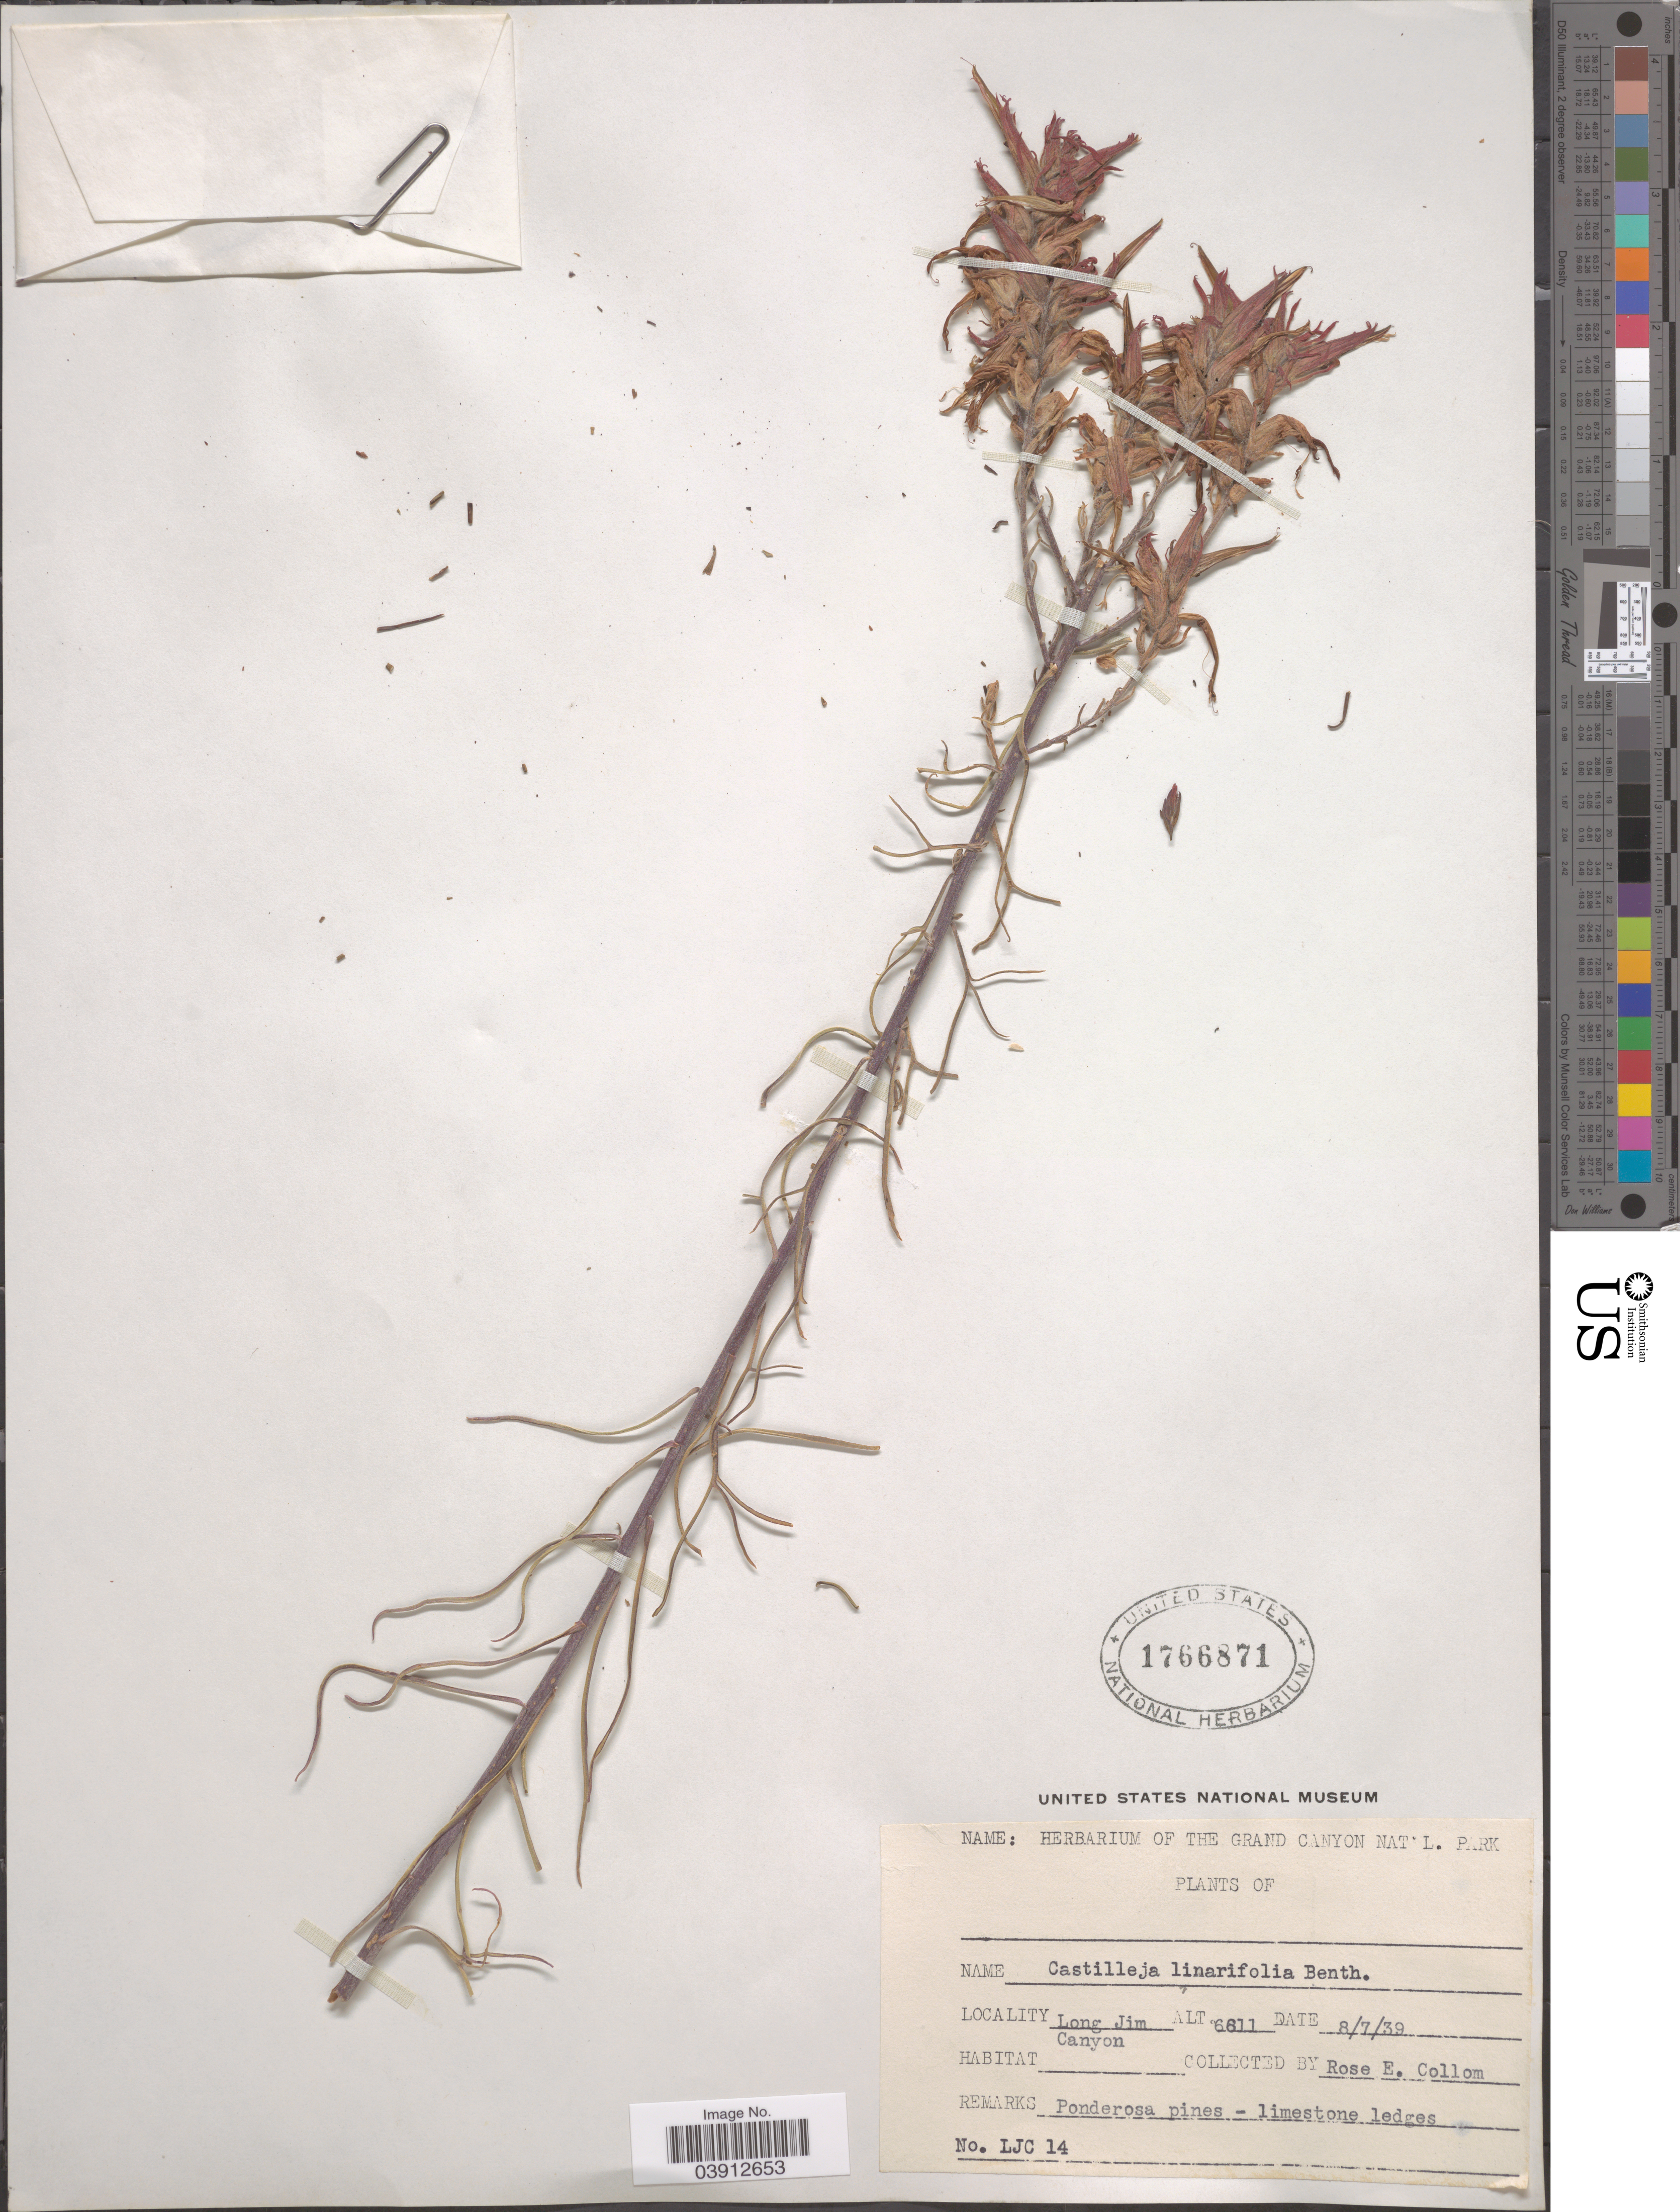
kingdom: Plantae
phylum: Tracheophyta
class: Magnoliopsida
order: Lamiales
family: Orobanchaceae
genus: Castilleja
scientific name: Castilleja linariifolia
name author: Benth.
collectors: R. E. Collom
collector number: LJC 14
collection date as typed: Transcribed d/m/y: 7/8/39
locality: Long Jim Canyon.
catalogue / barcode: US 1766871